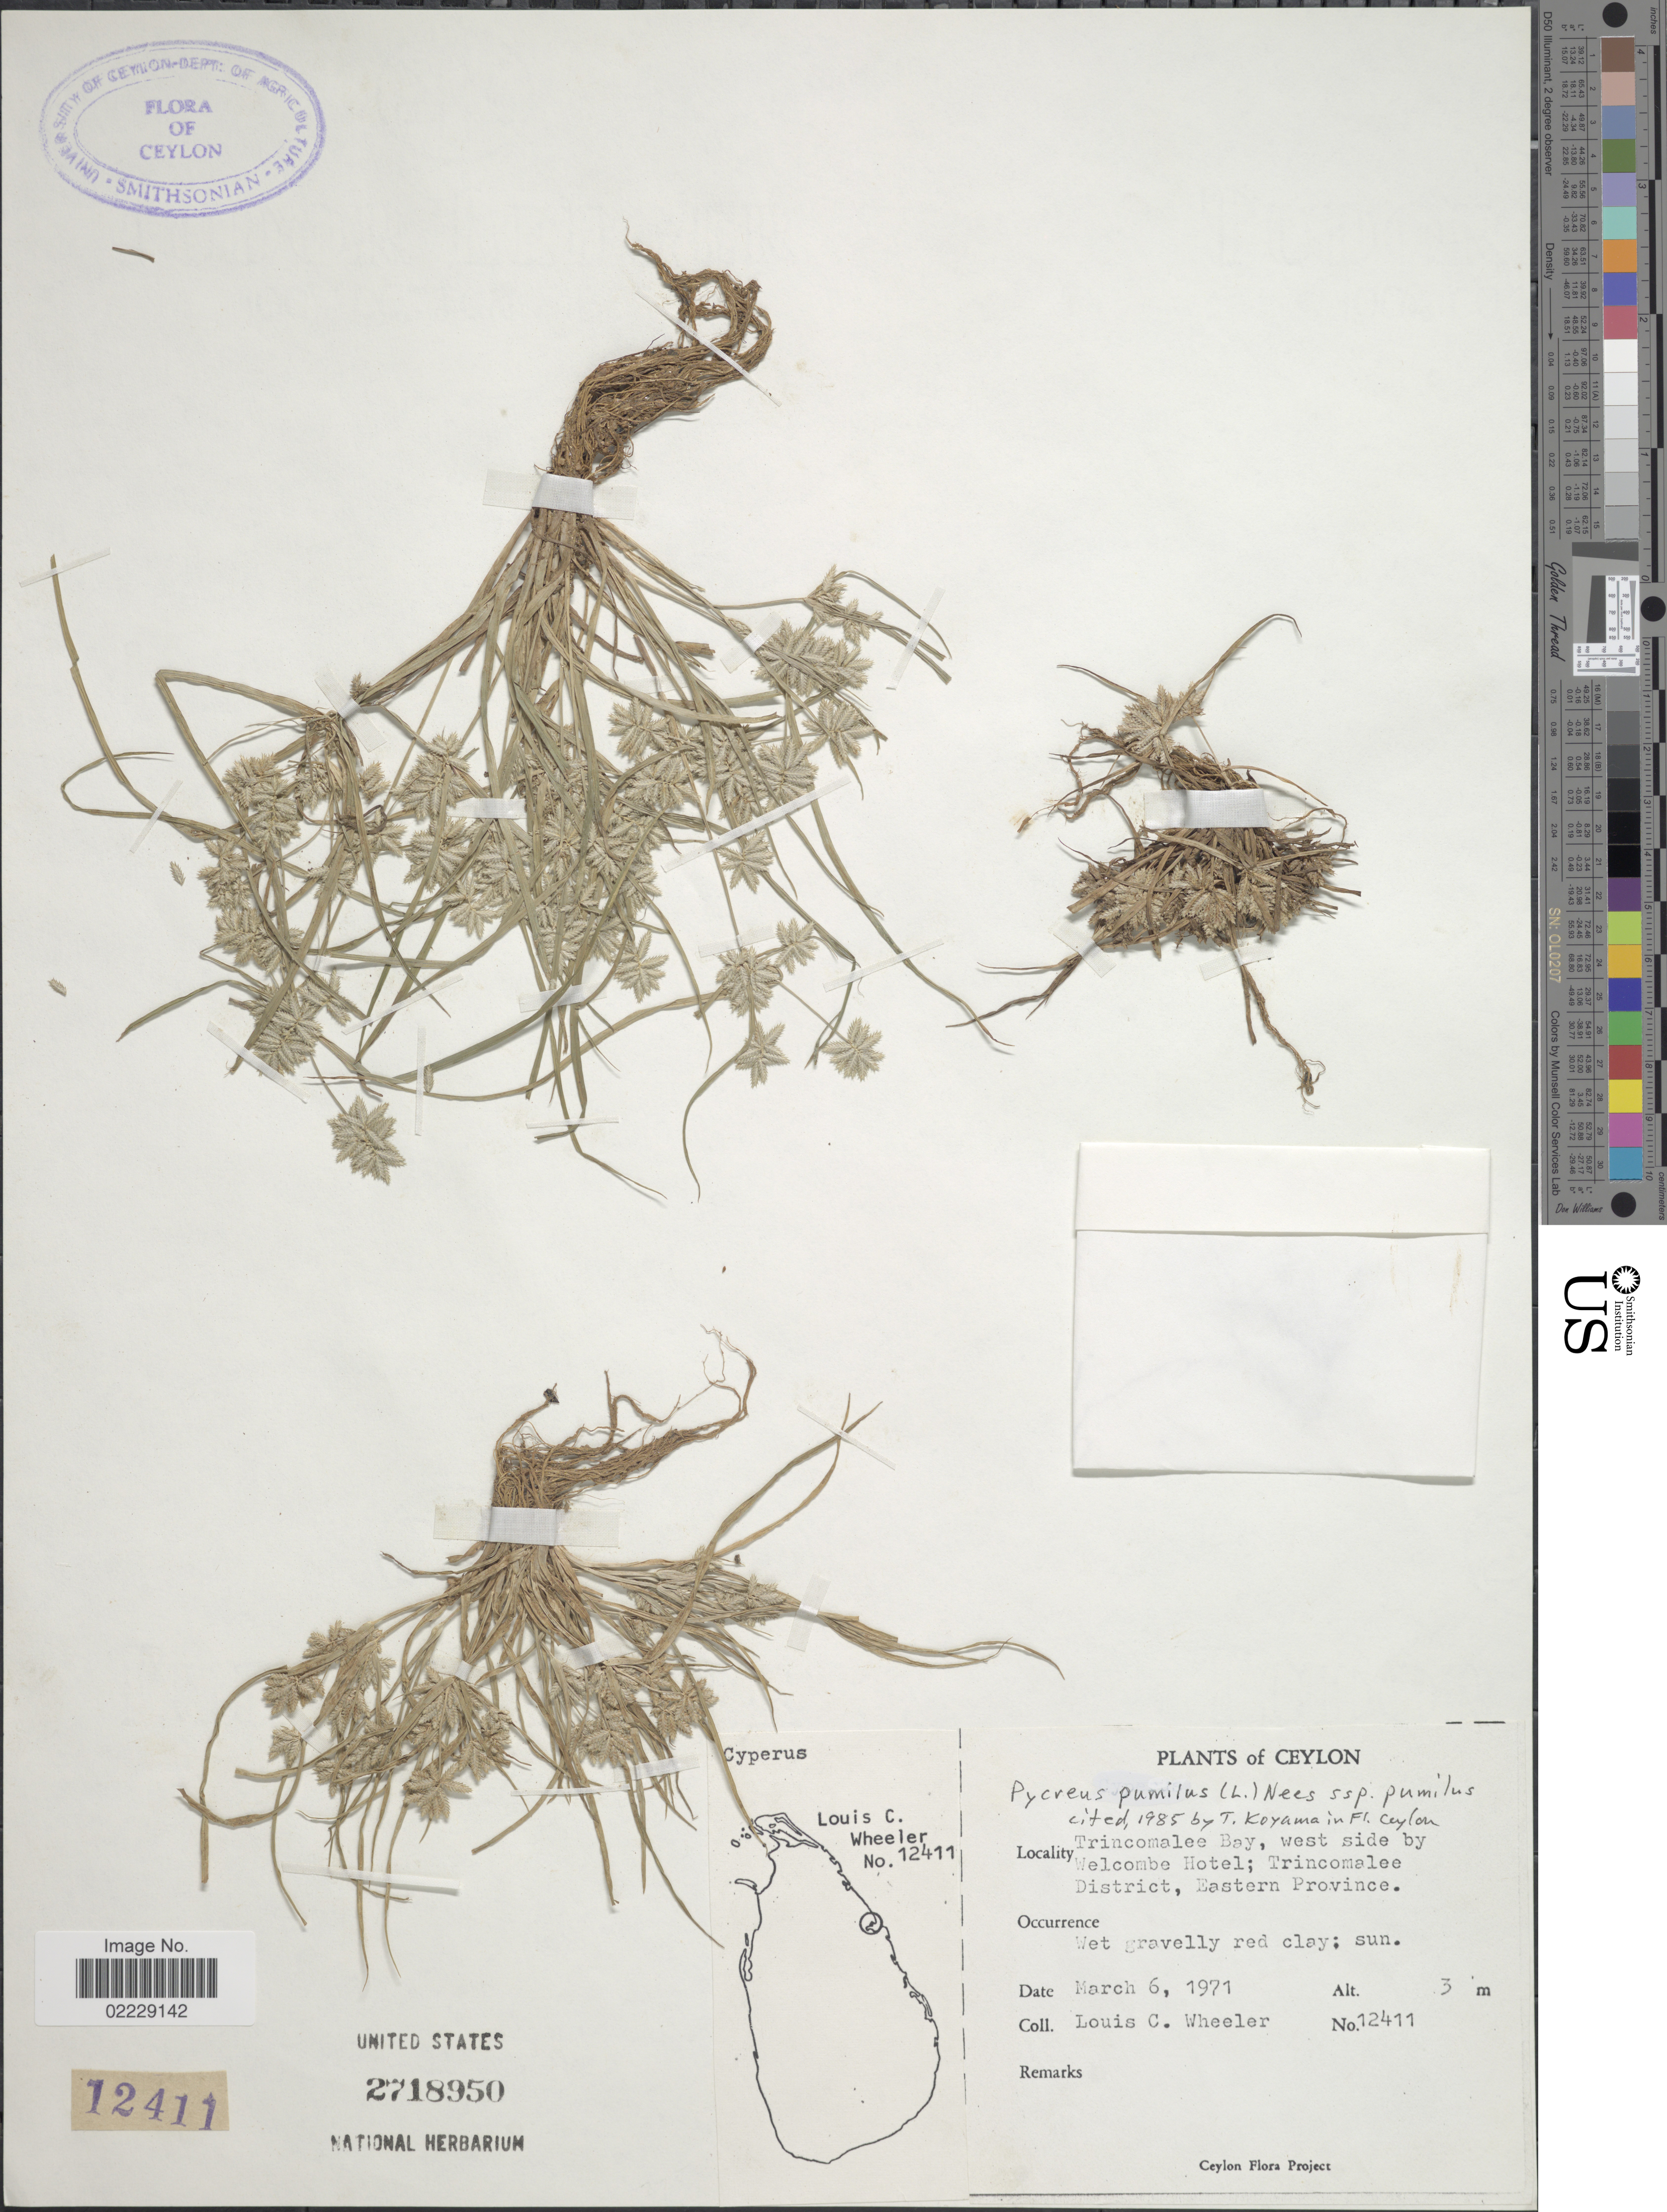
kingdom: Plantae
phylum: Tracheophyta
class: Liliopsida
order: Poales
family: Cyperaceae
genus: Cyperus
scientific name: Cyperus pumilus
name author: L.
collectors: L. C. Wheeler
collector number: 12411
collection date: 1971-03-06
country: Sri Lanka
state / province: Eastern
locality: Ceylon, Trincomalee Bay, west side by Welcombe Hotel; Trincomalee District.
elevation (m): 3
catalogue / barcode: US 2718950